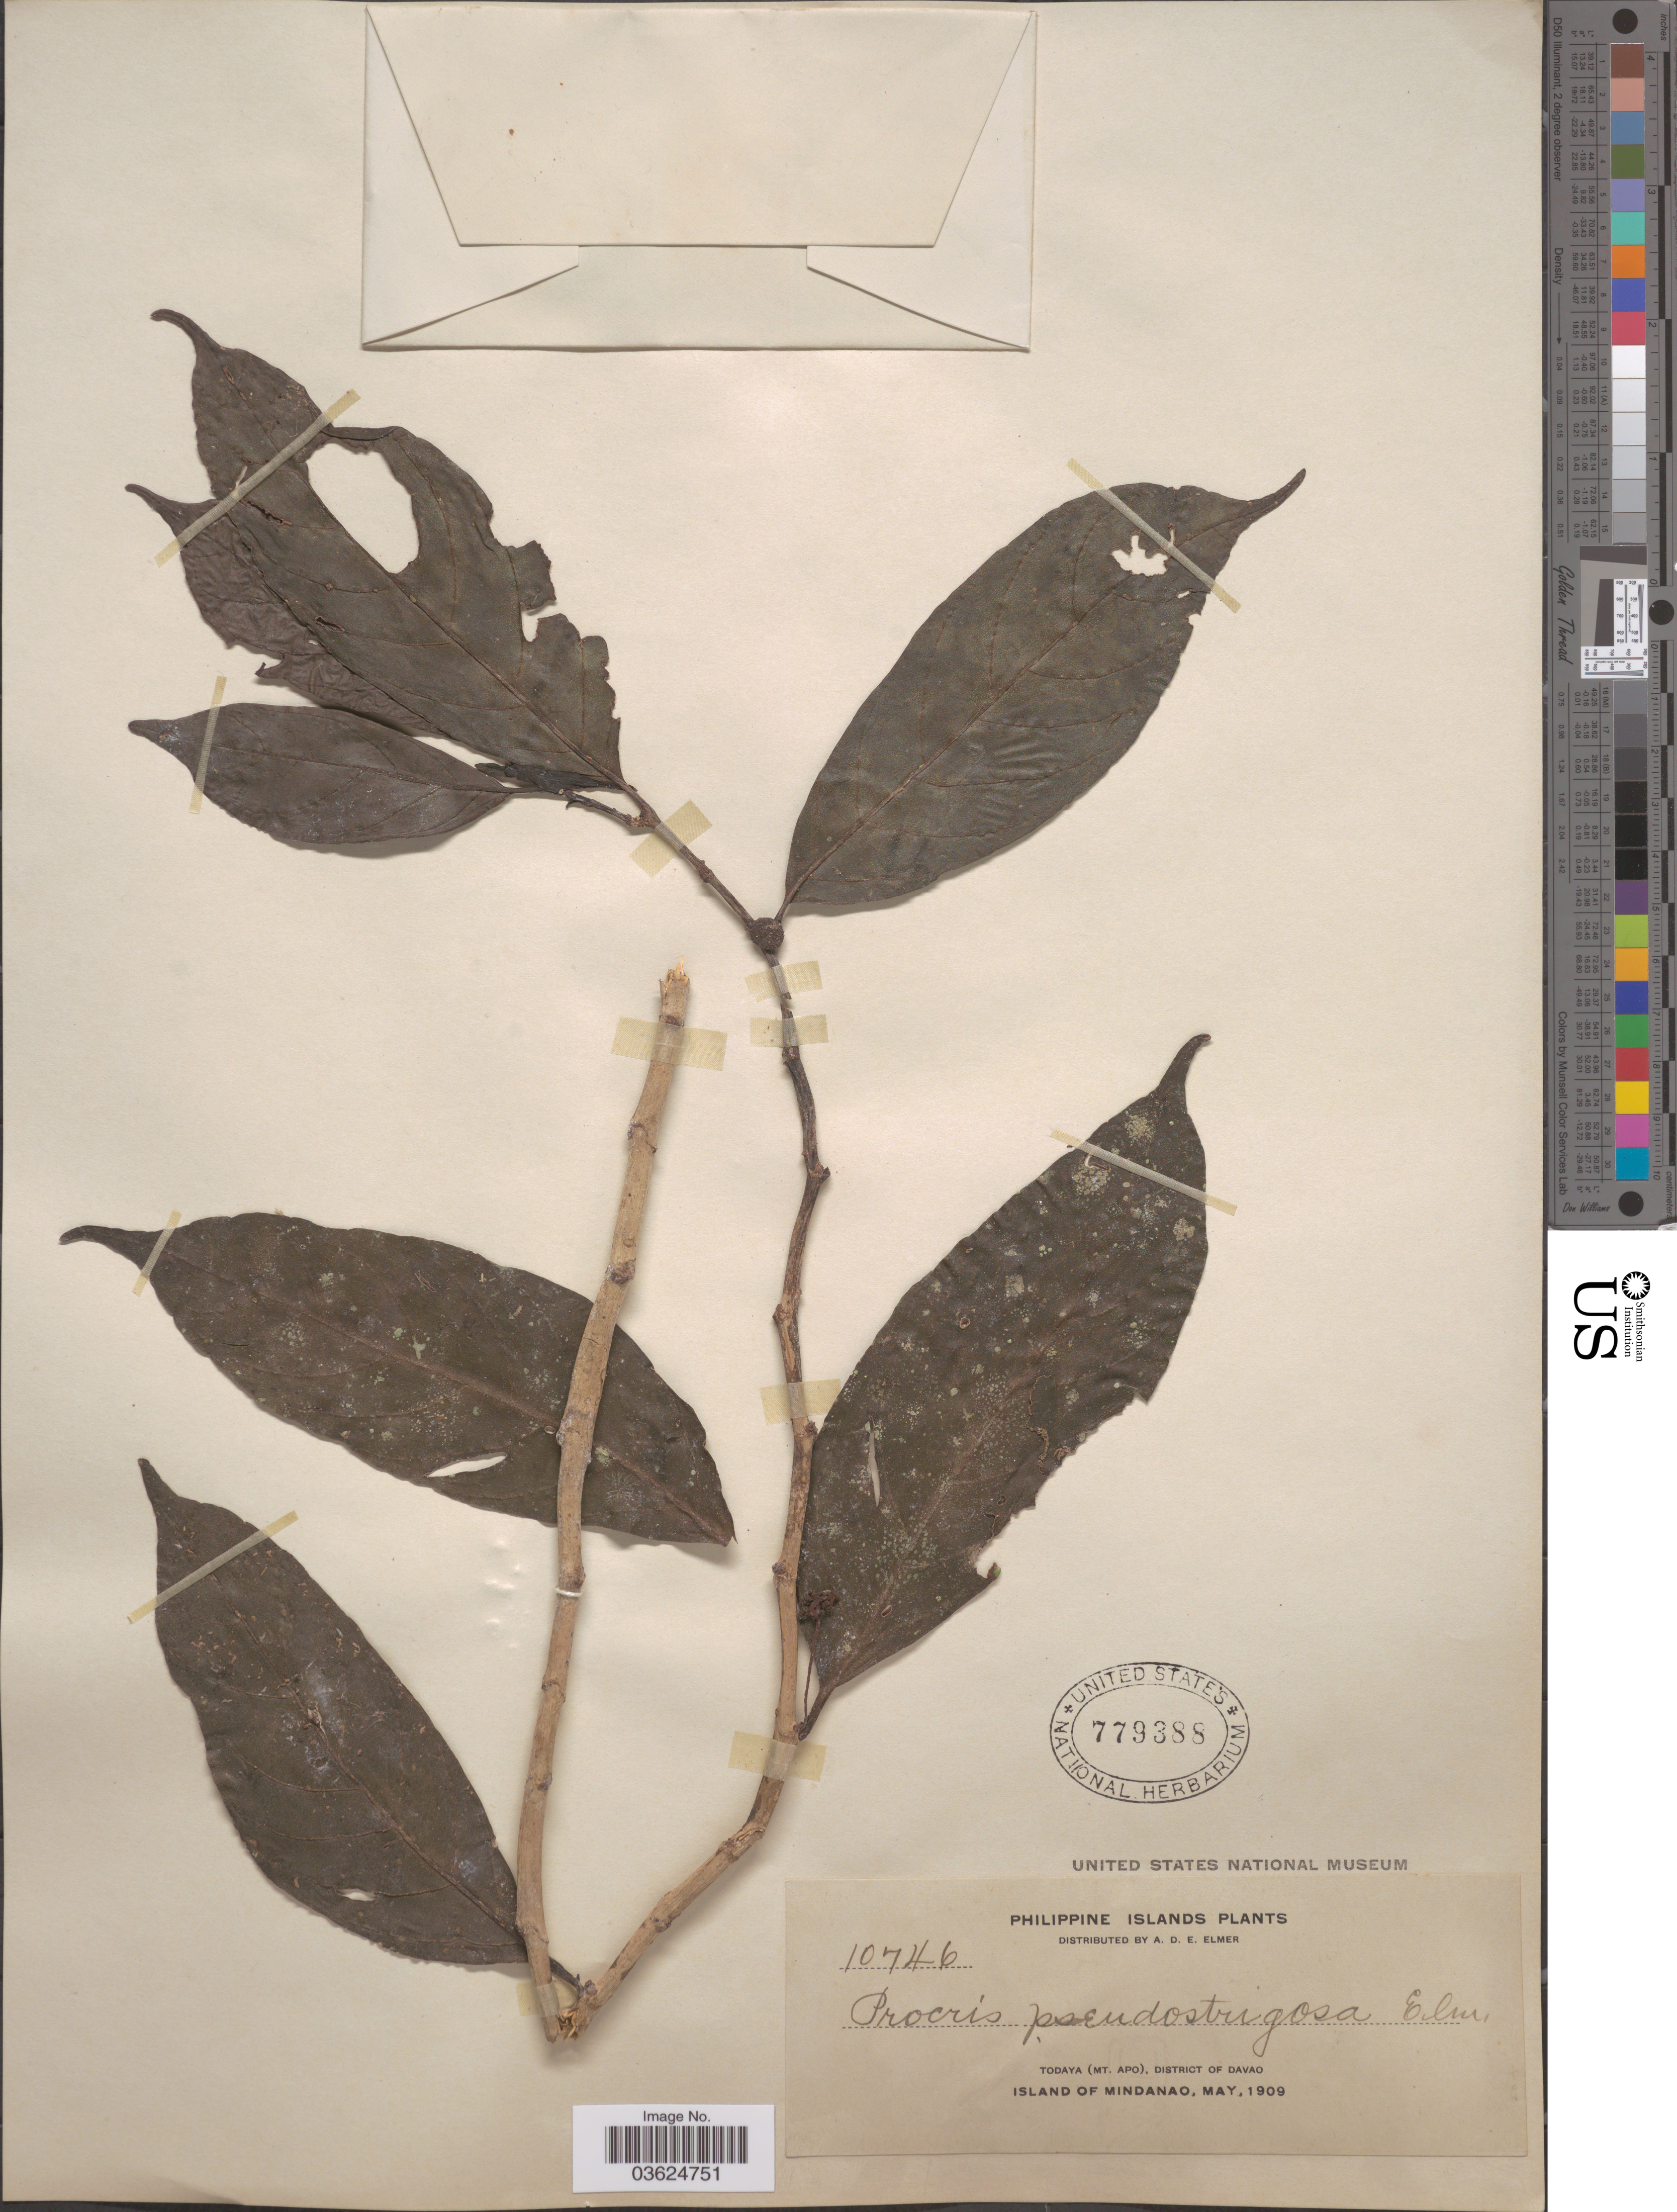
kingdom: Plantae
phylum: Tracheophyta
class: Magnoliopsida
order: Rosales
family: Urticaceae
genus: Procris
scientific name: Procris frutescens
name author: Blume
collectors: A. D. E. Elmer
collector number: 10746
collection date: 1909-05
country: Philippines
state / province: Davao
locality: Todaya (Mt. Apo), District of Davao. Island of Mindanao.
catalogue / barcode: US 779388